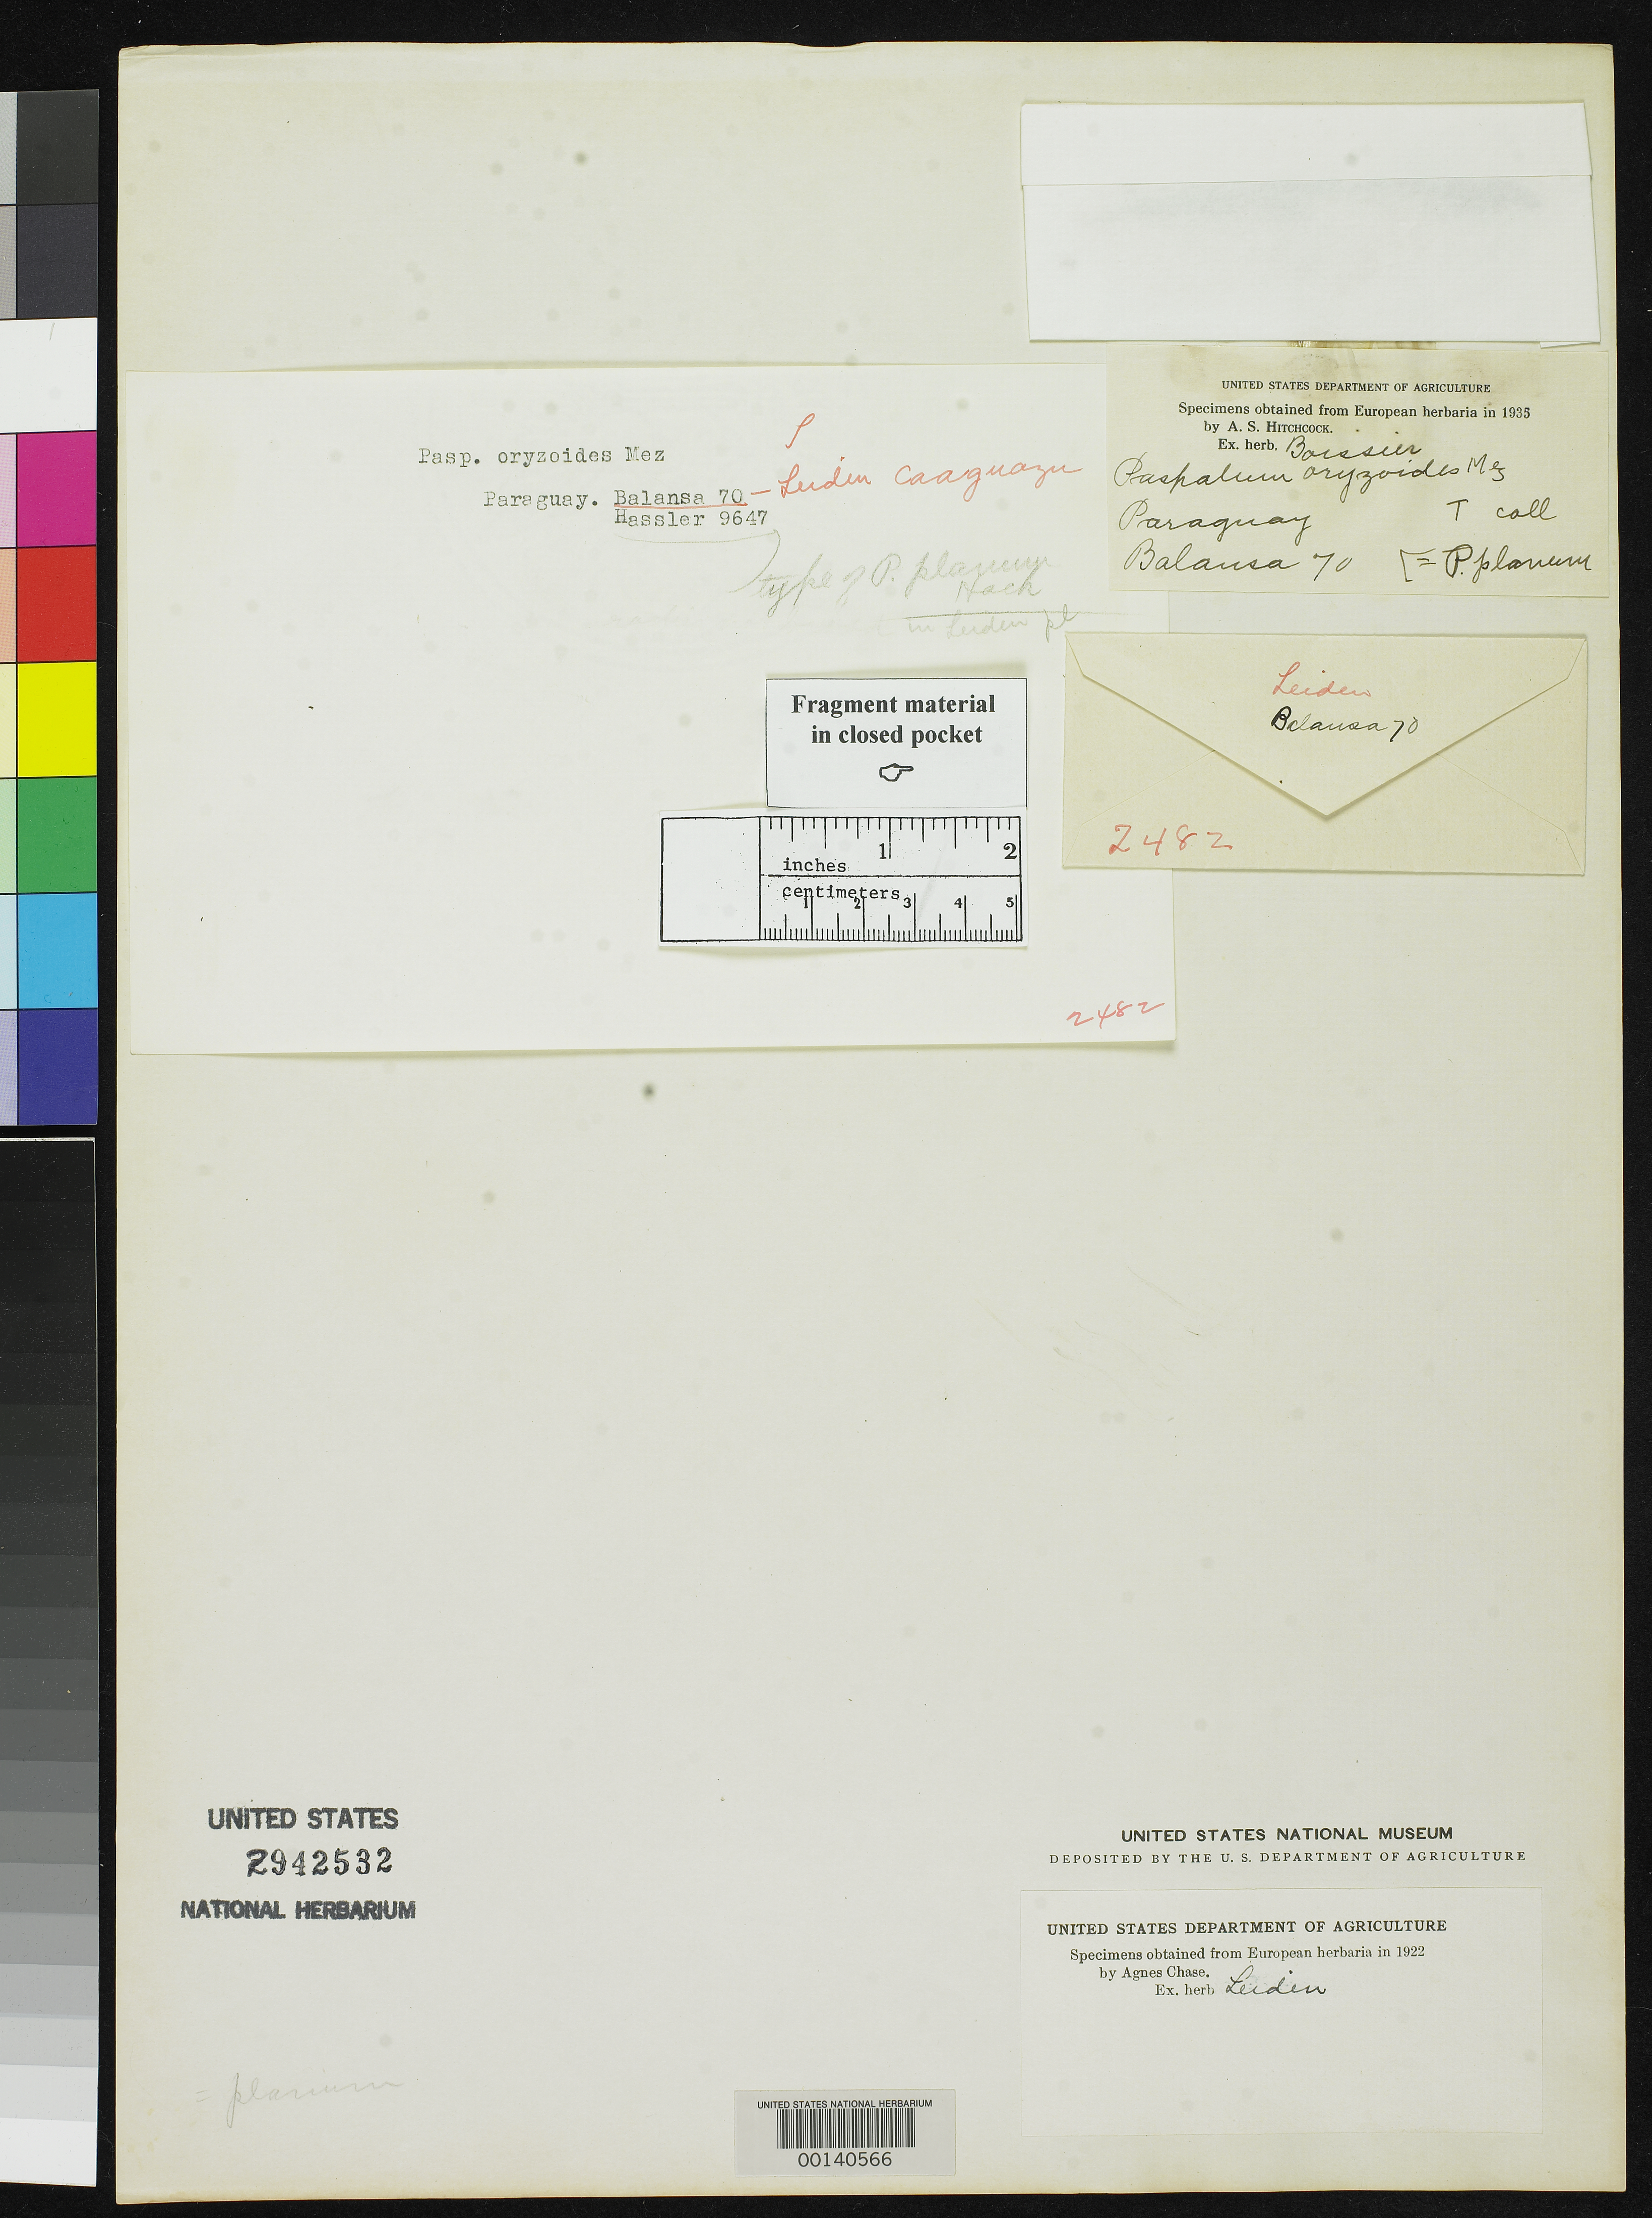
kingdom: Plantae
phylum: Tracheophyta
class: Liliopsida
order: Poales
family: Poaceae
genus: Paspalum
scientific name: Paspalum oryzoides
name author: Mez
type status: Type Fragment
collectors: B. Balansa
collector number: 70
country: Paraguay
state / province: Caaguazú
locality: Near Caaguazu.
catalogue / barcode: US 2942532